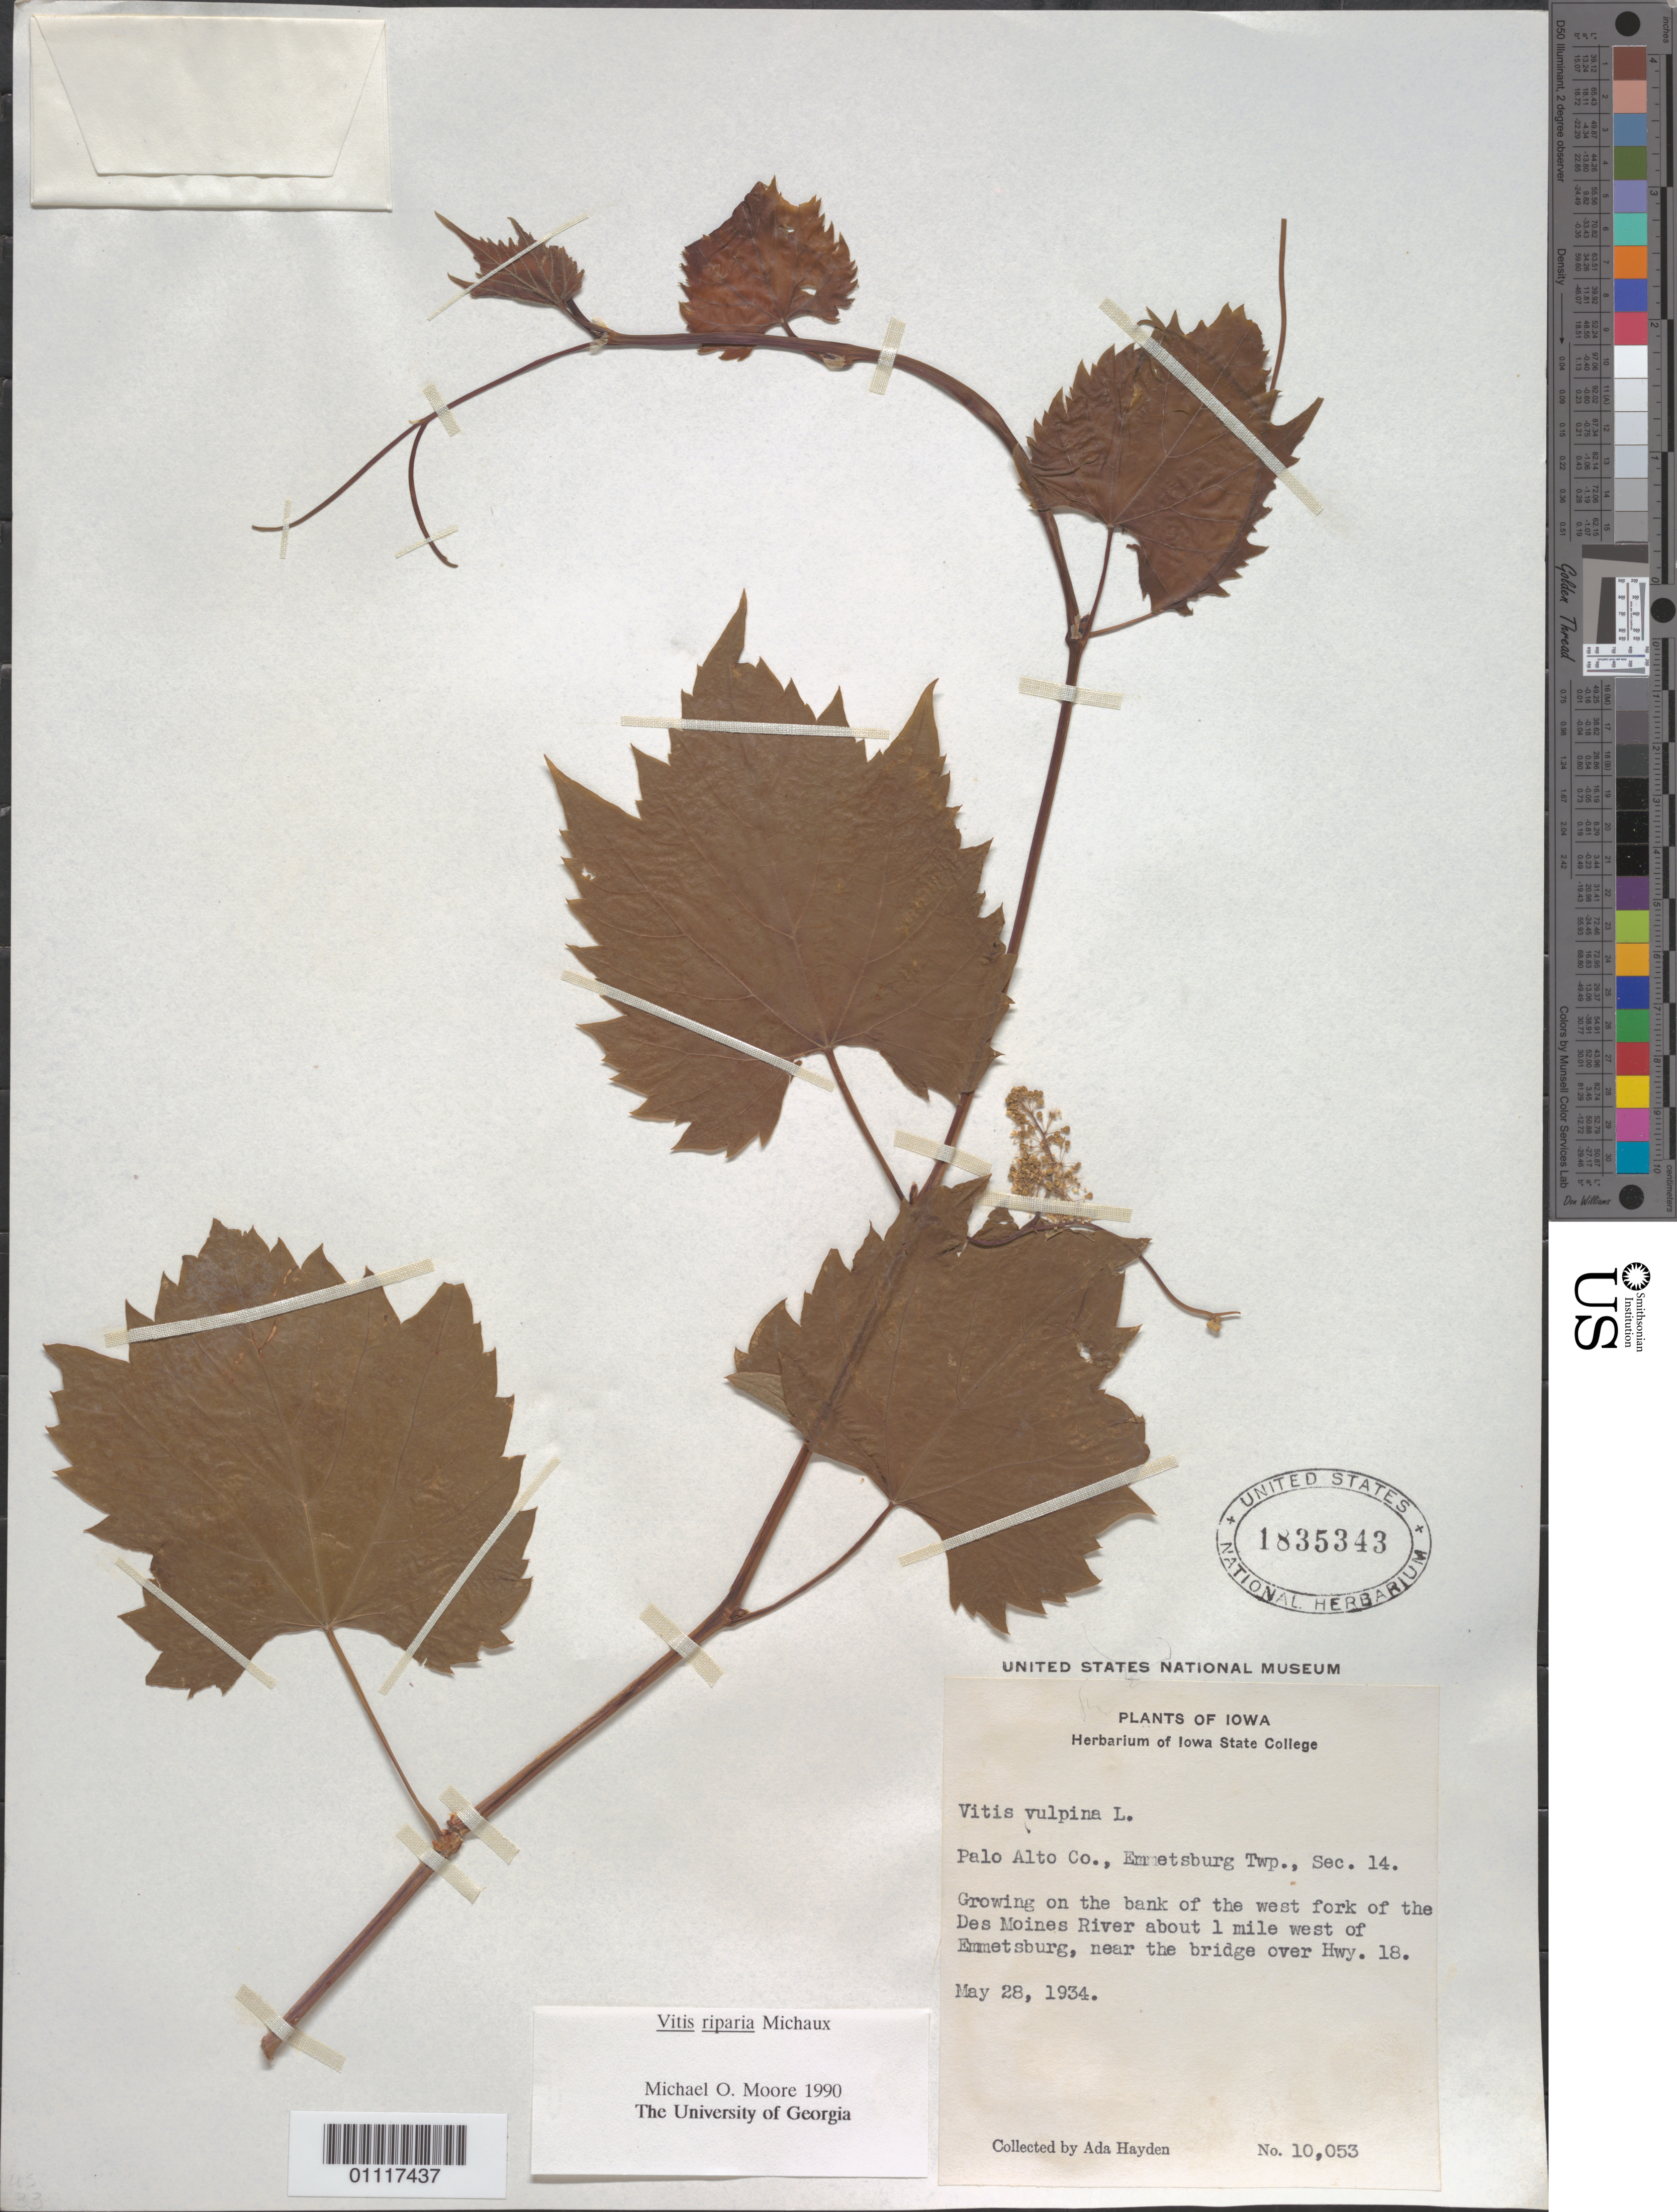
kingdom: Plantae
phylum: Tracheophyta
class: Magnoliopsida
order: Vitales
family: Vitaceae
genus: Vitis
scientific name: Vitis riparia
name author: Michx.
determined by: Moore, M. O.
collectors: Ada Hayden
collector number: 10053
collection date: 1934-05-28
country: United States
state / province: Iowa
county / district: Palo Alto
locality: Emmetsburg Twp., Sec. 14. On the bank of the west fork of the Des Moines River about 1 mile west of Emmetsburg, near the bridge over Hwy. 18.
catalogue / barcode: US 1835343